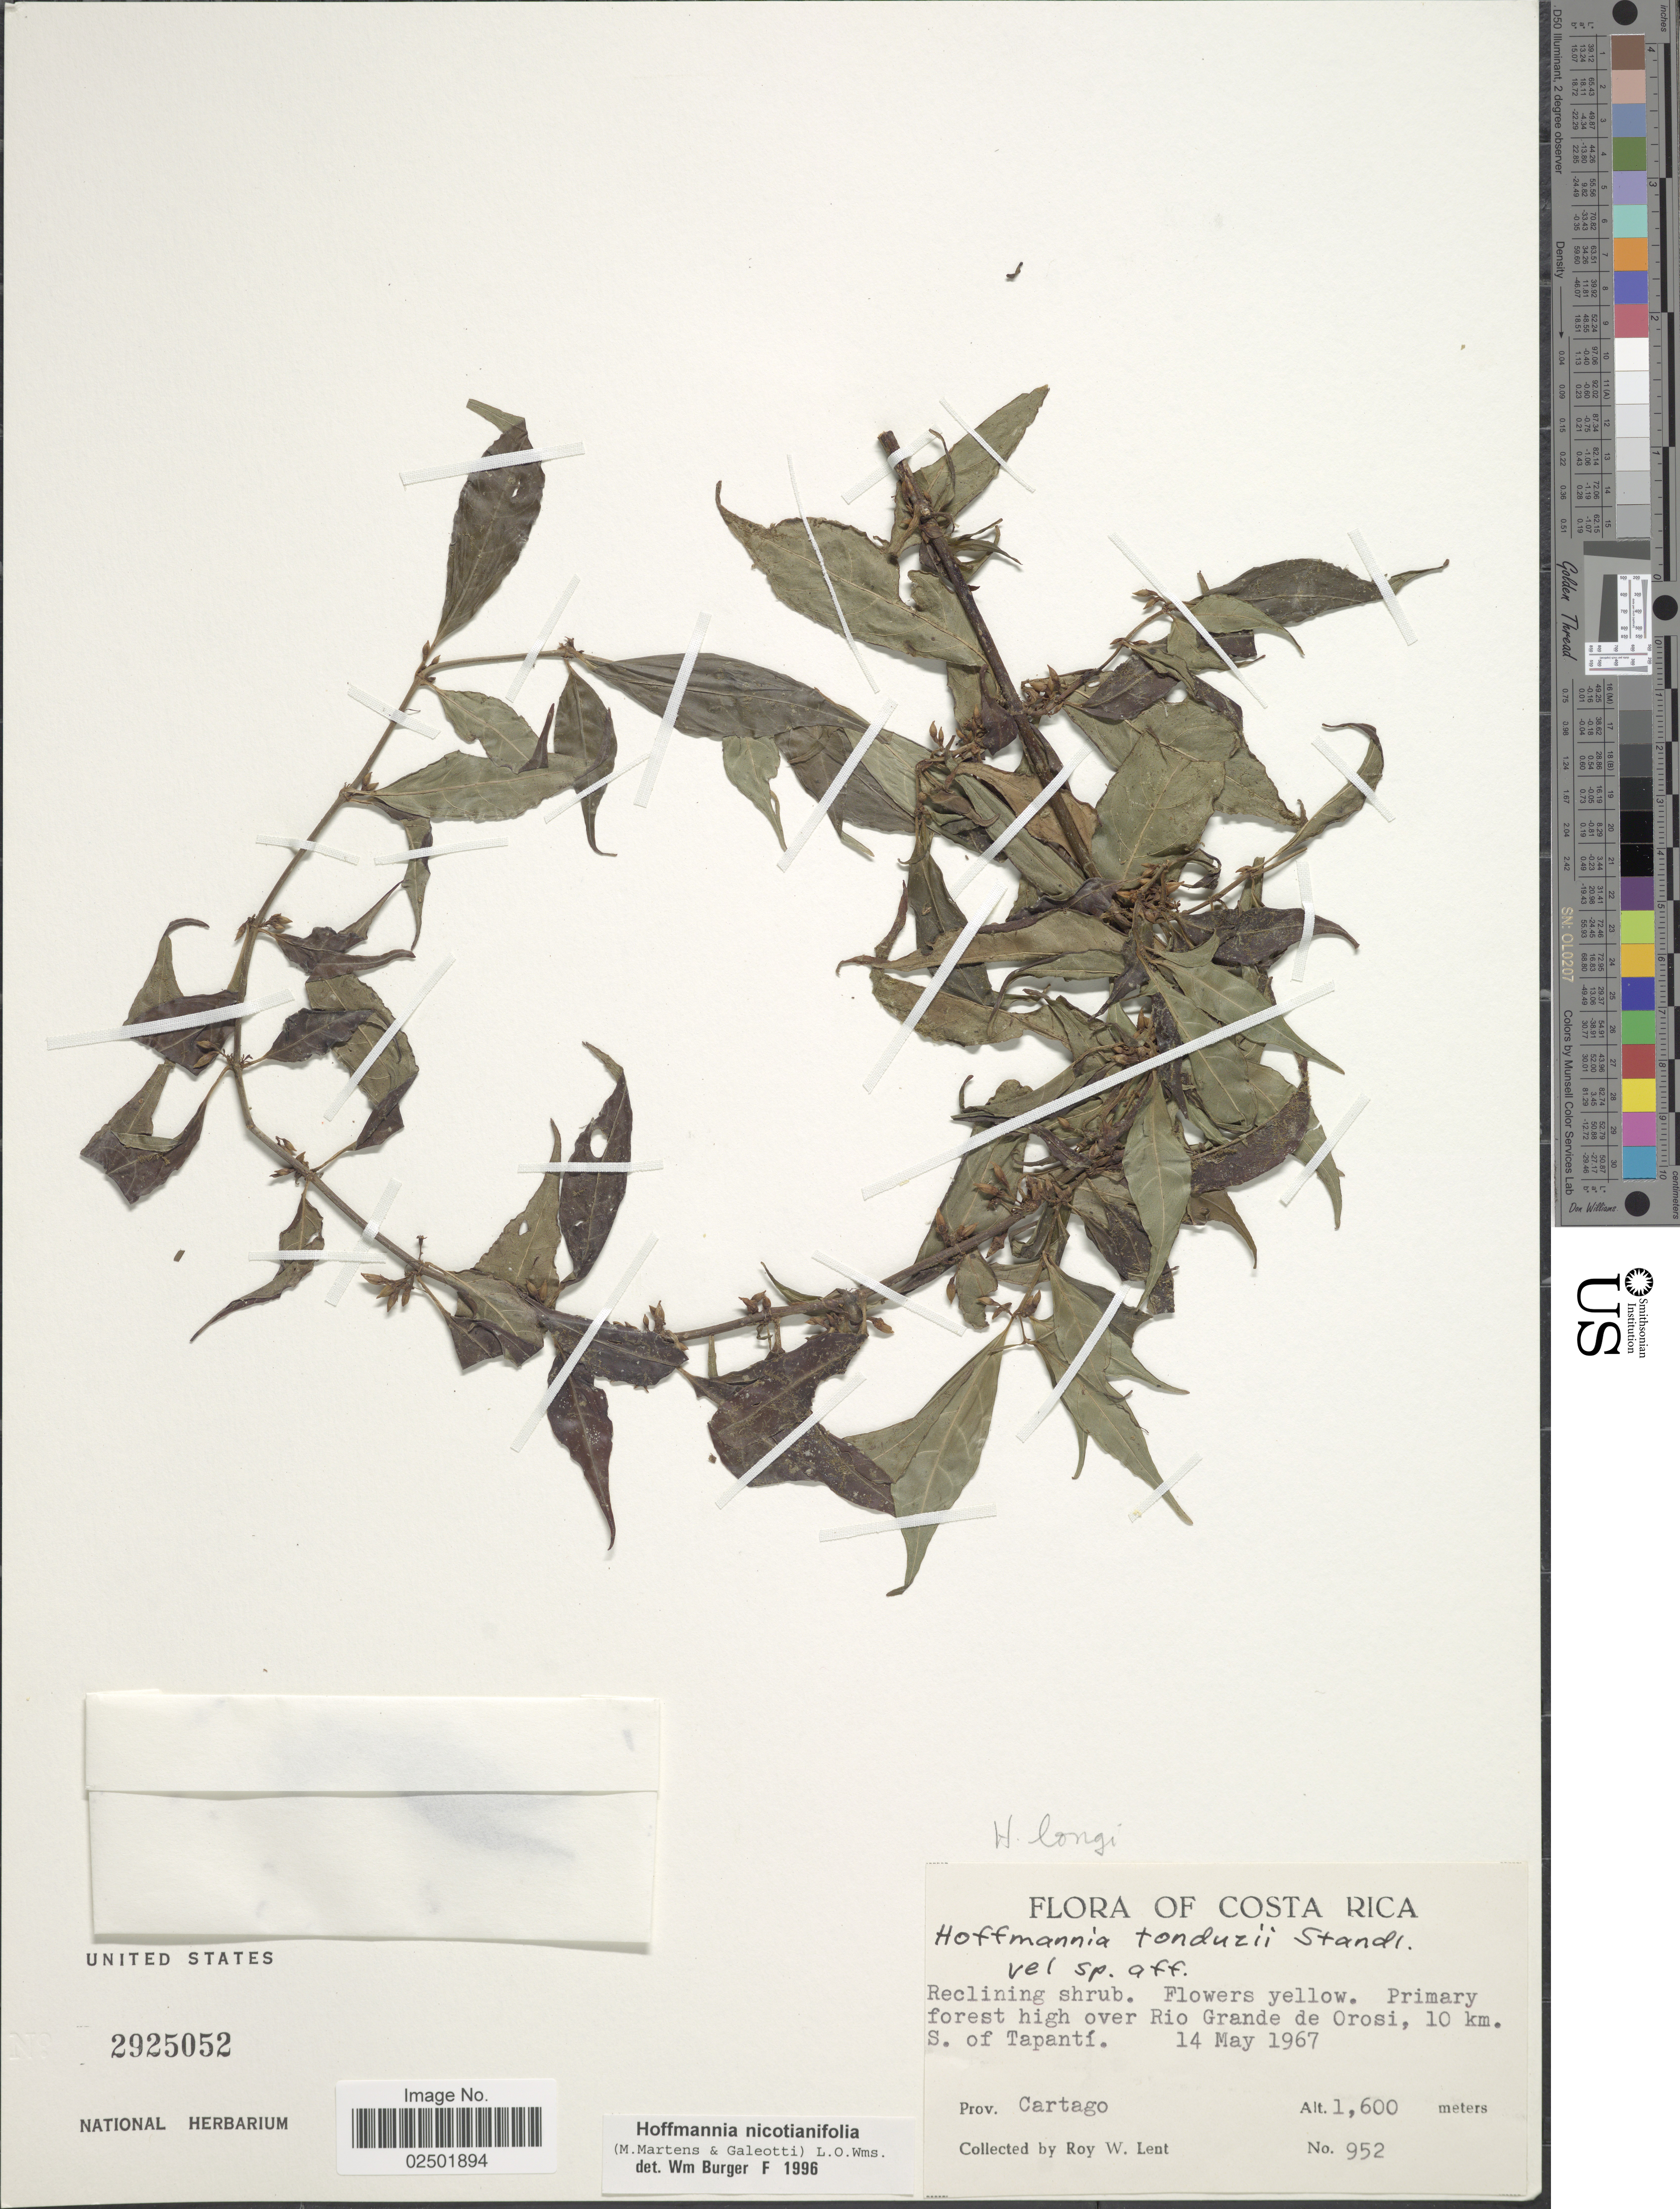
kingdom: Plantae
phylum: Tracheophyta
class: Magnoliopsida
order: Gentianales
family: Rubiaceae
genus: Hoffmannia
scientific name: Hoffmannia nicotianifolia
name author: (M. Martens & Galeoti) L.O. Williams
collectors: R. W. Lent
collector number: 952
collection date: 1967-05-14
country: Costa Rica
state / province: Cartago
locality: over Rio Grande de Orosi, 10 km S of Tapantí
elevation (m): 1600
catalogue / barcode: US 2925052